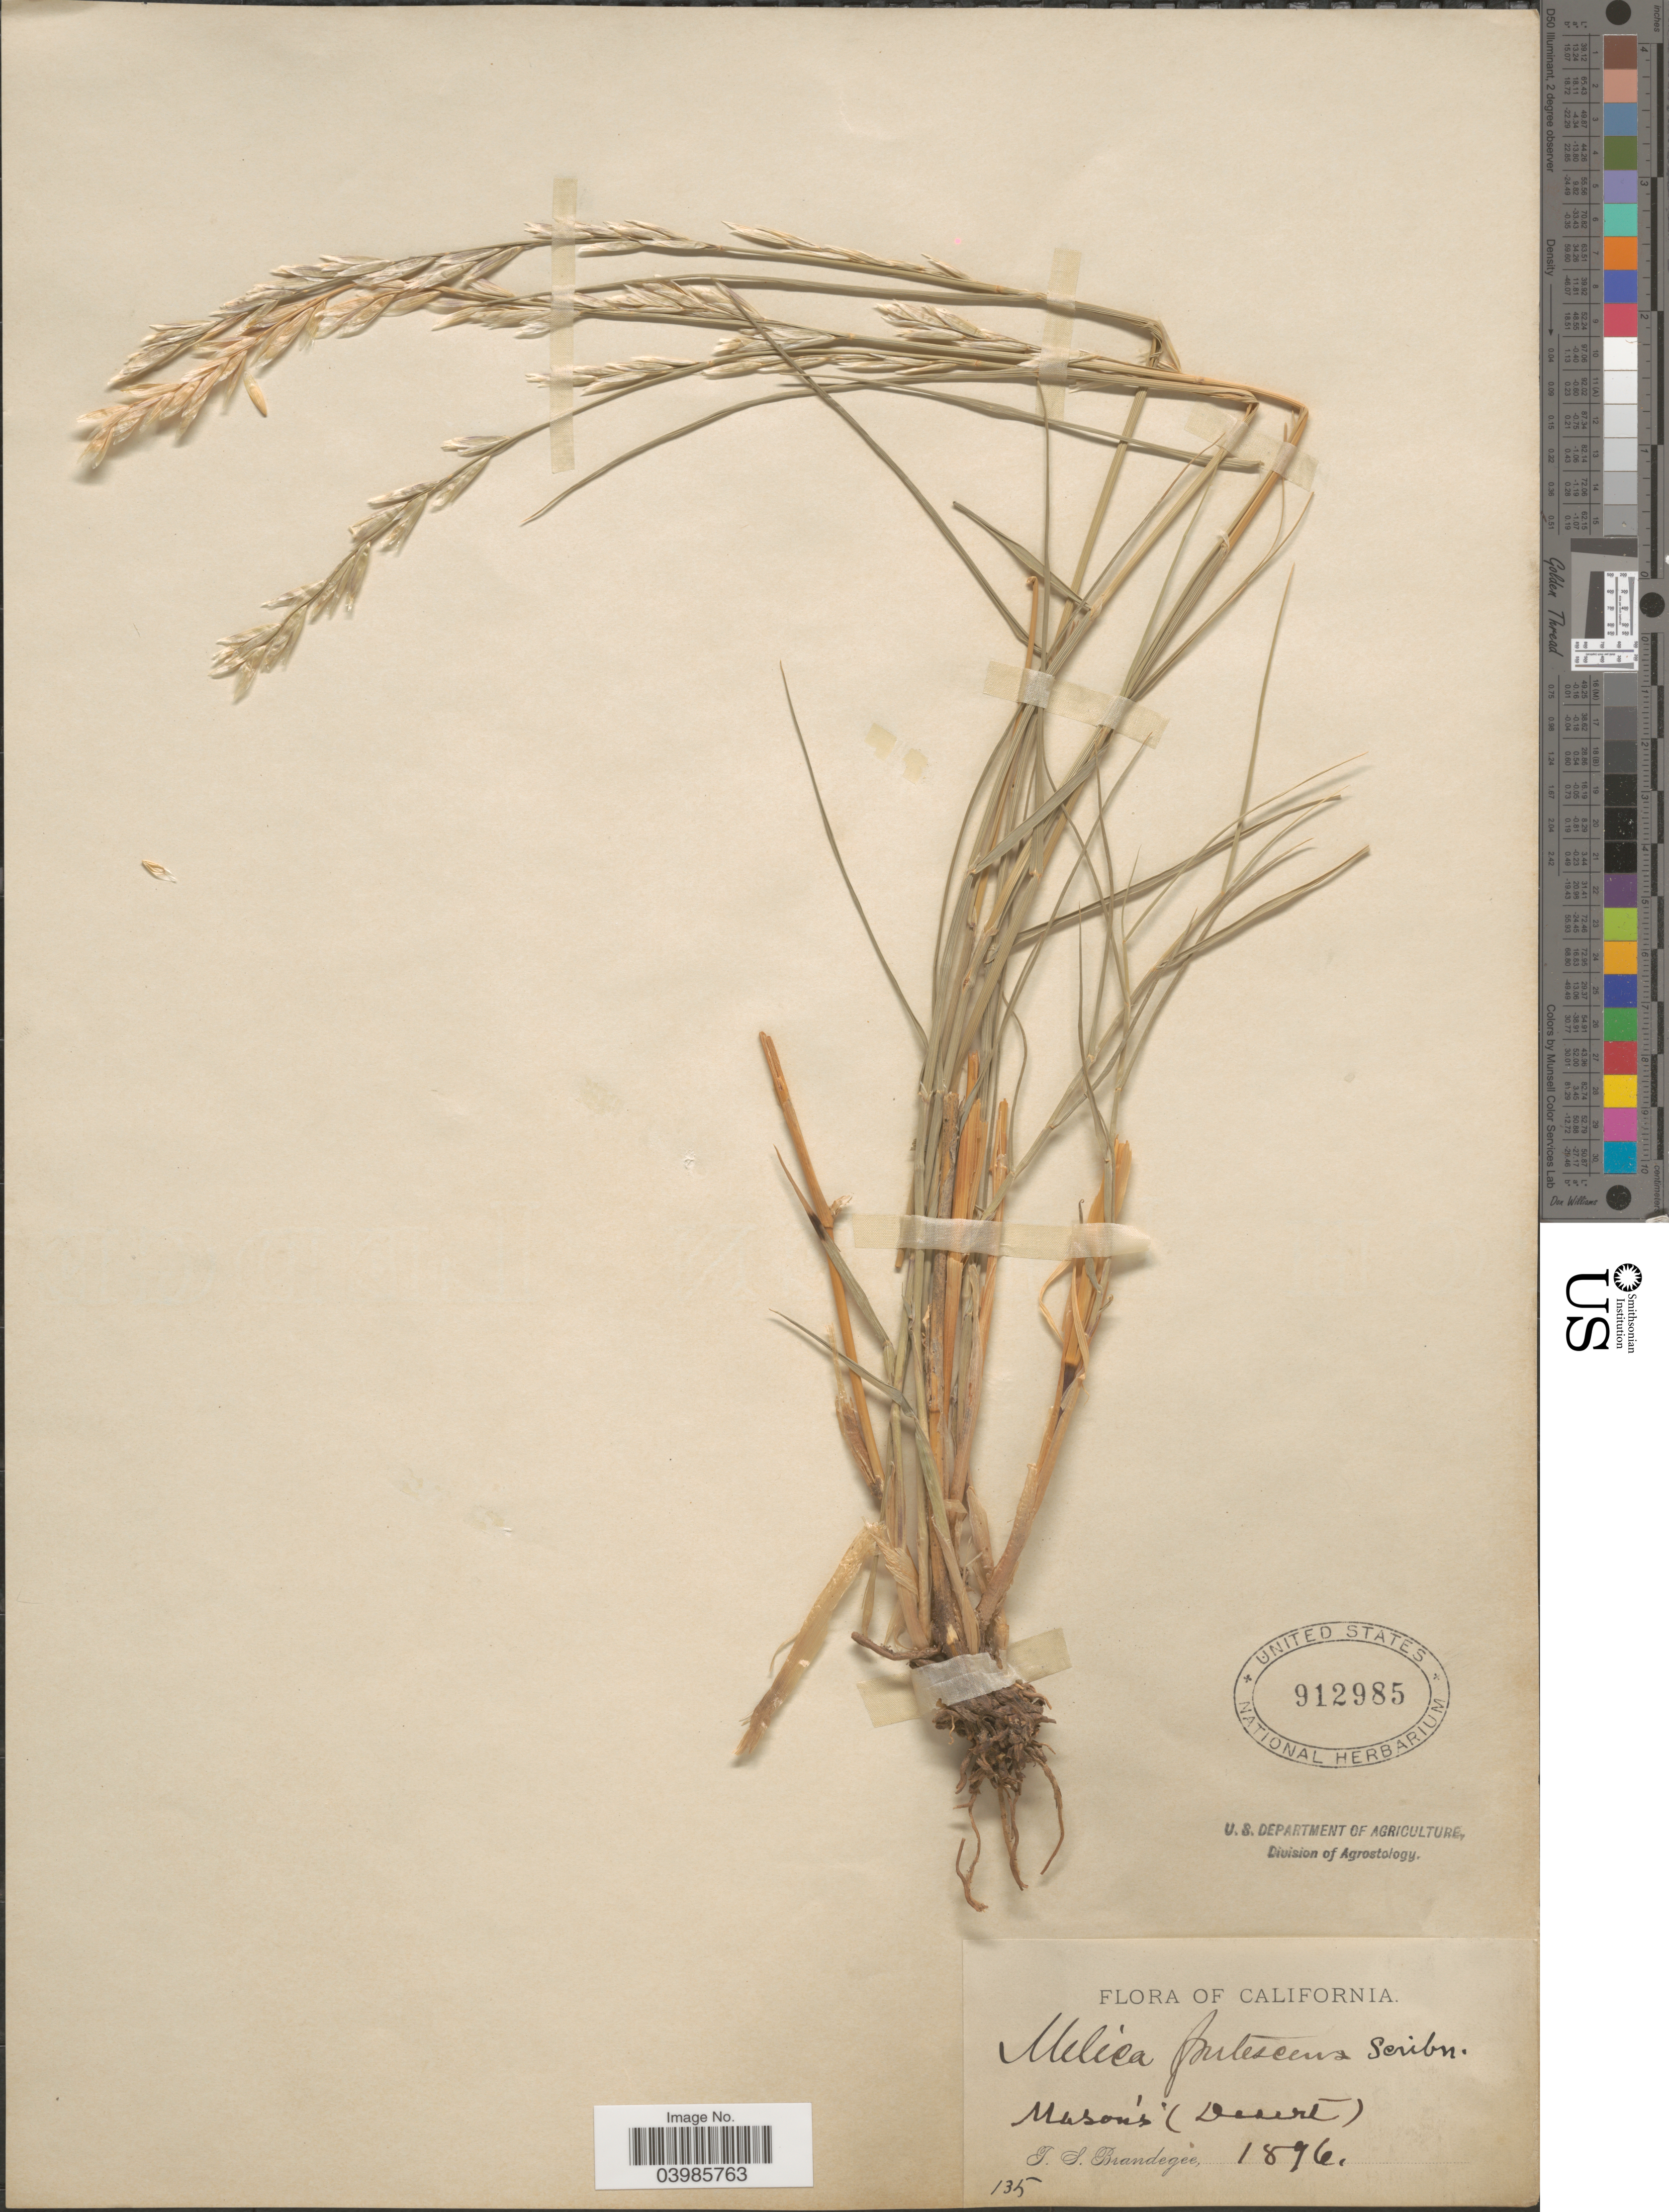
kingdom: Plantae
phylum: Tracheophyta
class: Liliopsida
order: Poales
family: Poaceae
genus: Melica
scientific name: Melica frutescens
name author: Scribn.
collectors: T. S. Brandegee (herbarium)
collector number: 135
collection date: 1896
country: United States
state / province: California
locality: Mason's (Desert).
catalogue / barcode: US 912985